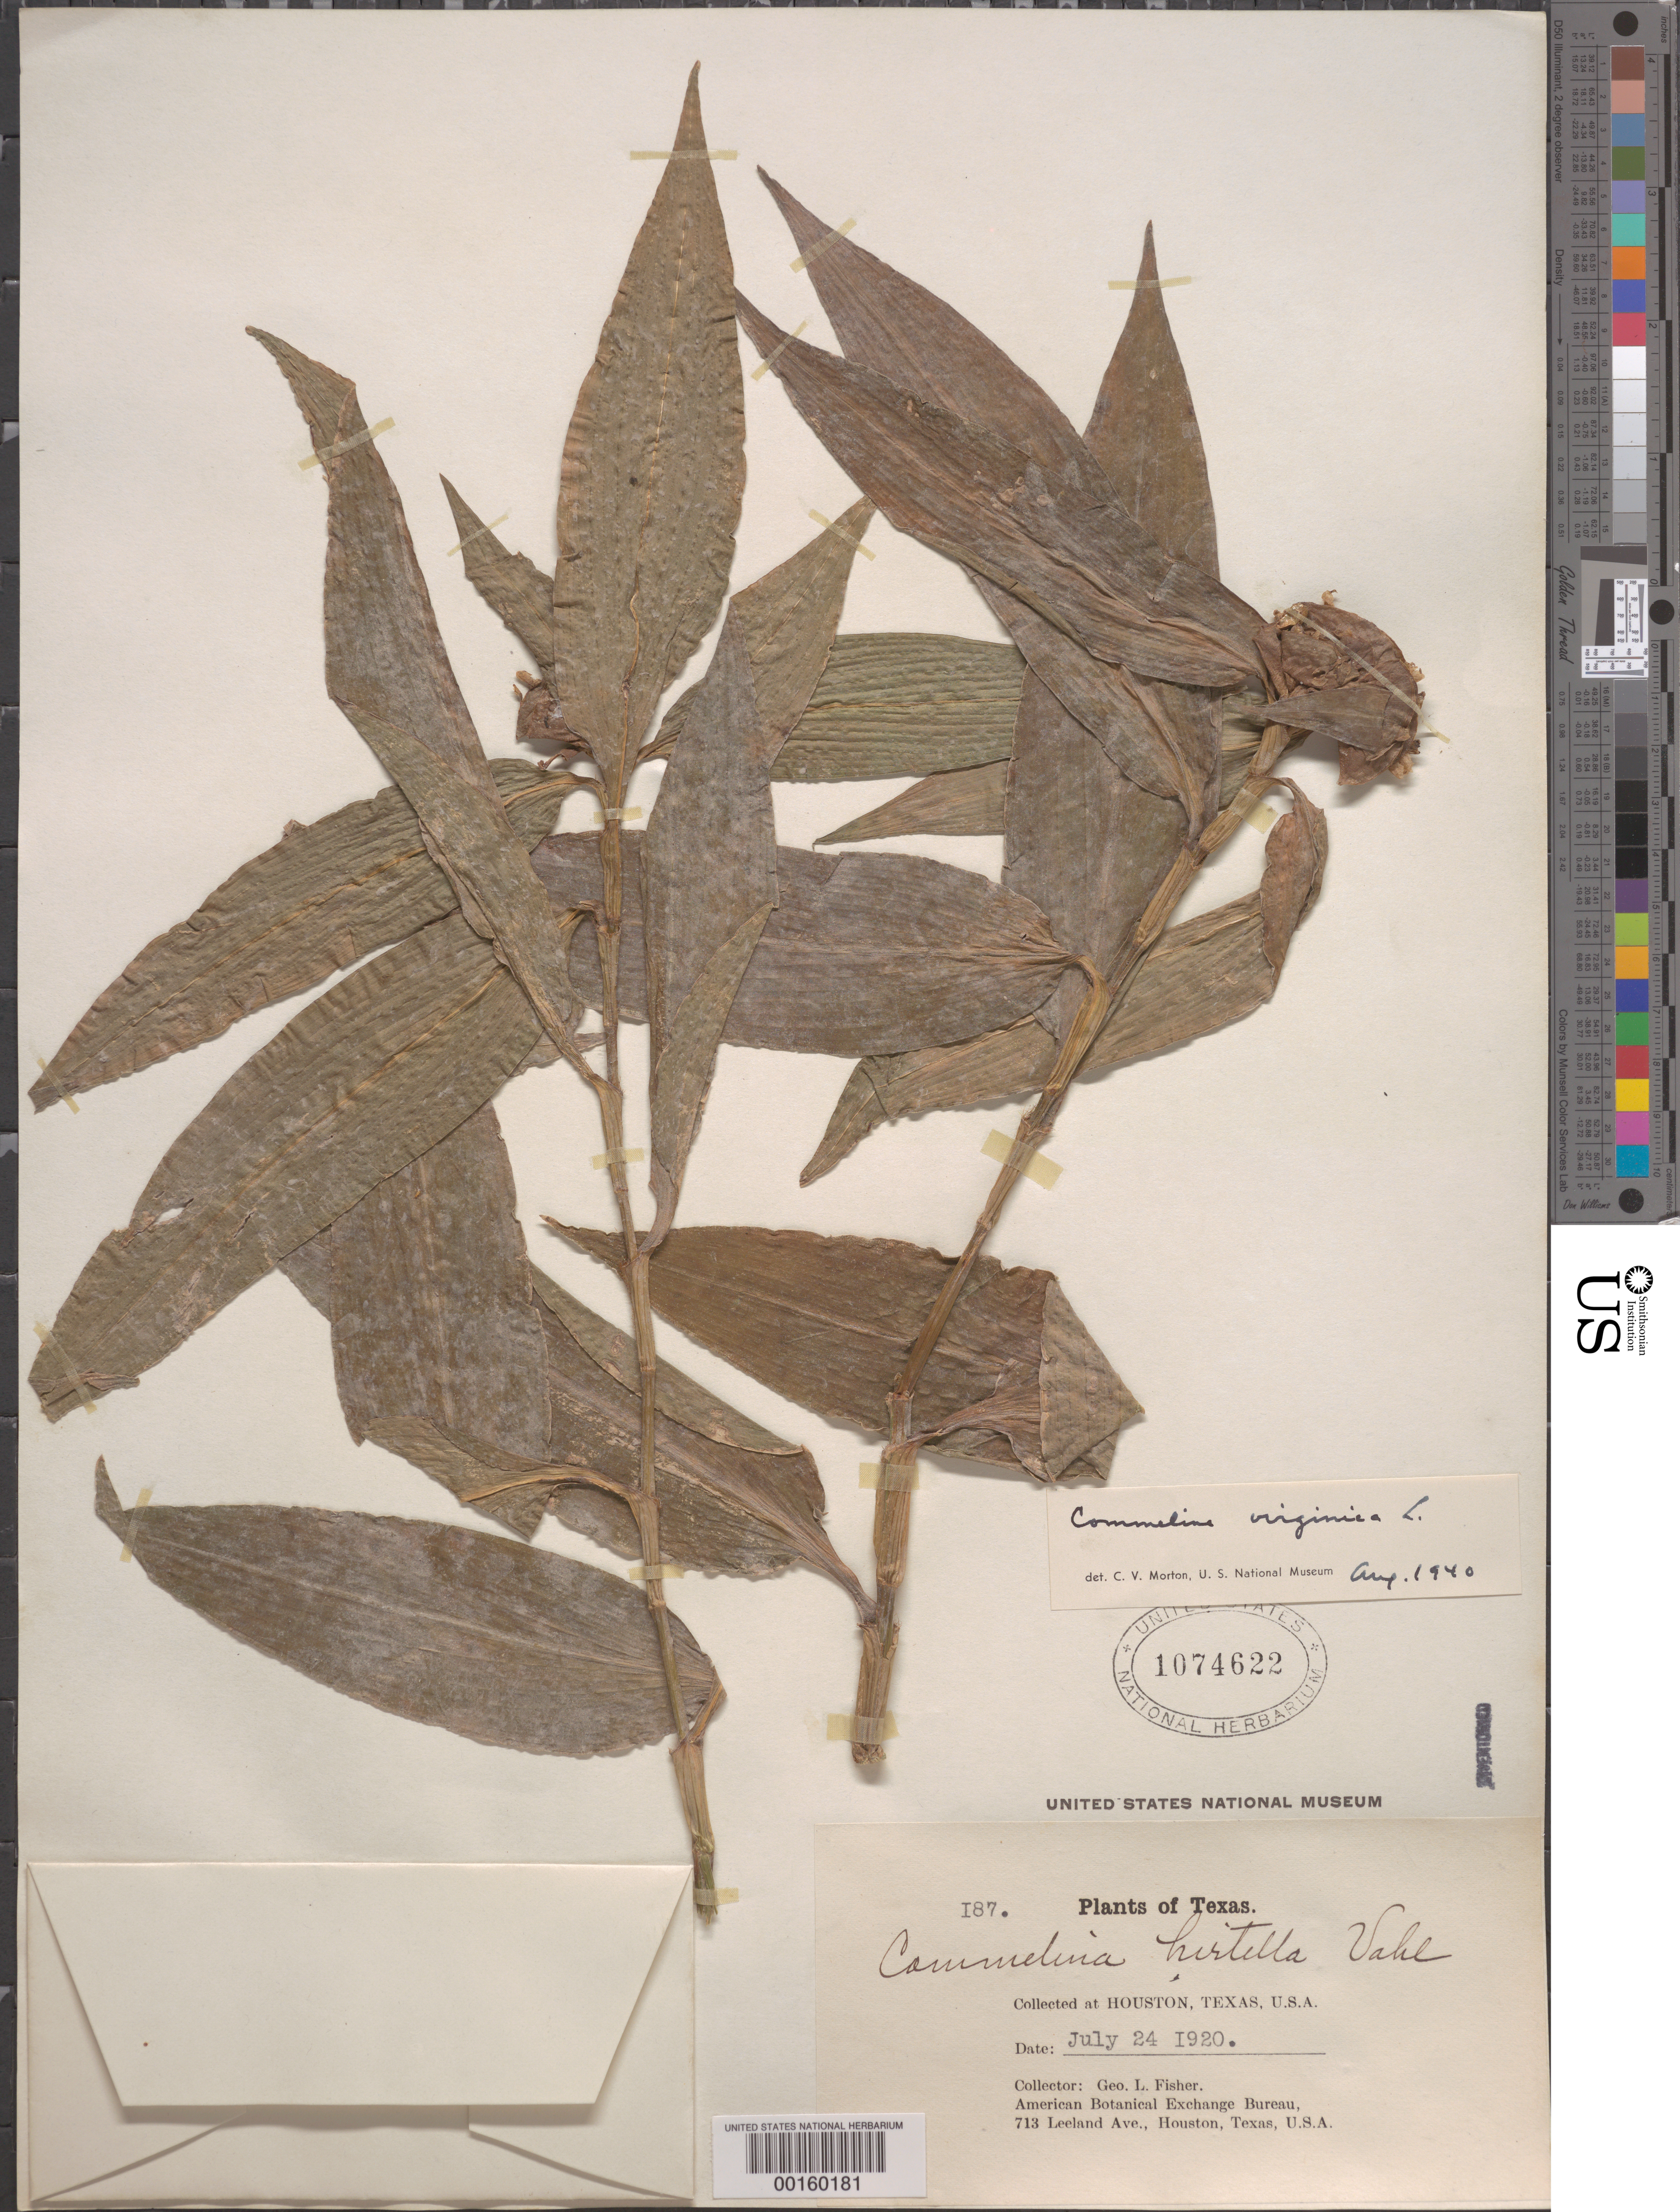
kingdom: Plantae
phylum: Tracheophyta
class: Liliopsida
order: Commelinales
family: Commelinaceae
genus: Commelina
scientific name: Commelina virginica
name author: L.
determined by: Morton, C. V.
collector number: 187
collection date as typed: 24 Jul 1920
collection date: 1920-07-24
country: United States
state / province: Texas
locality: Houston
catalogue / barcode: US 1074622